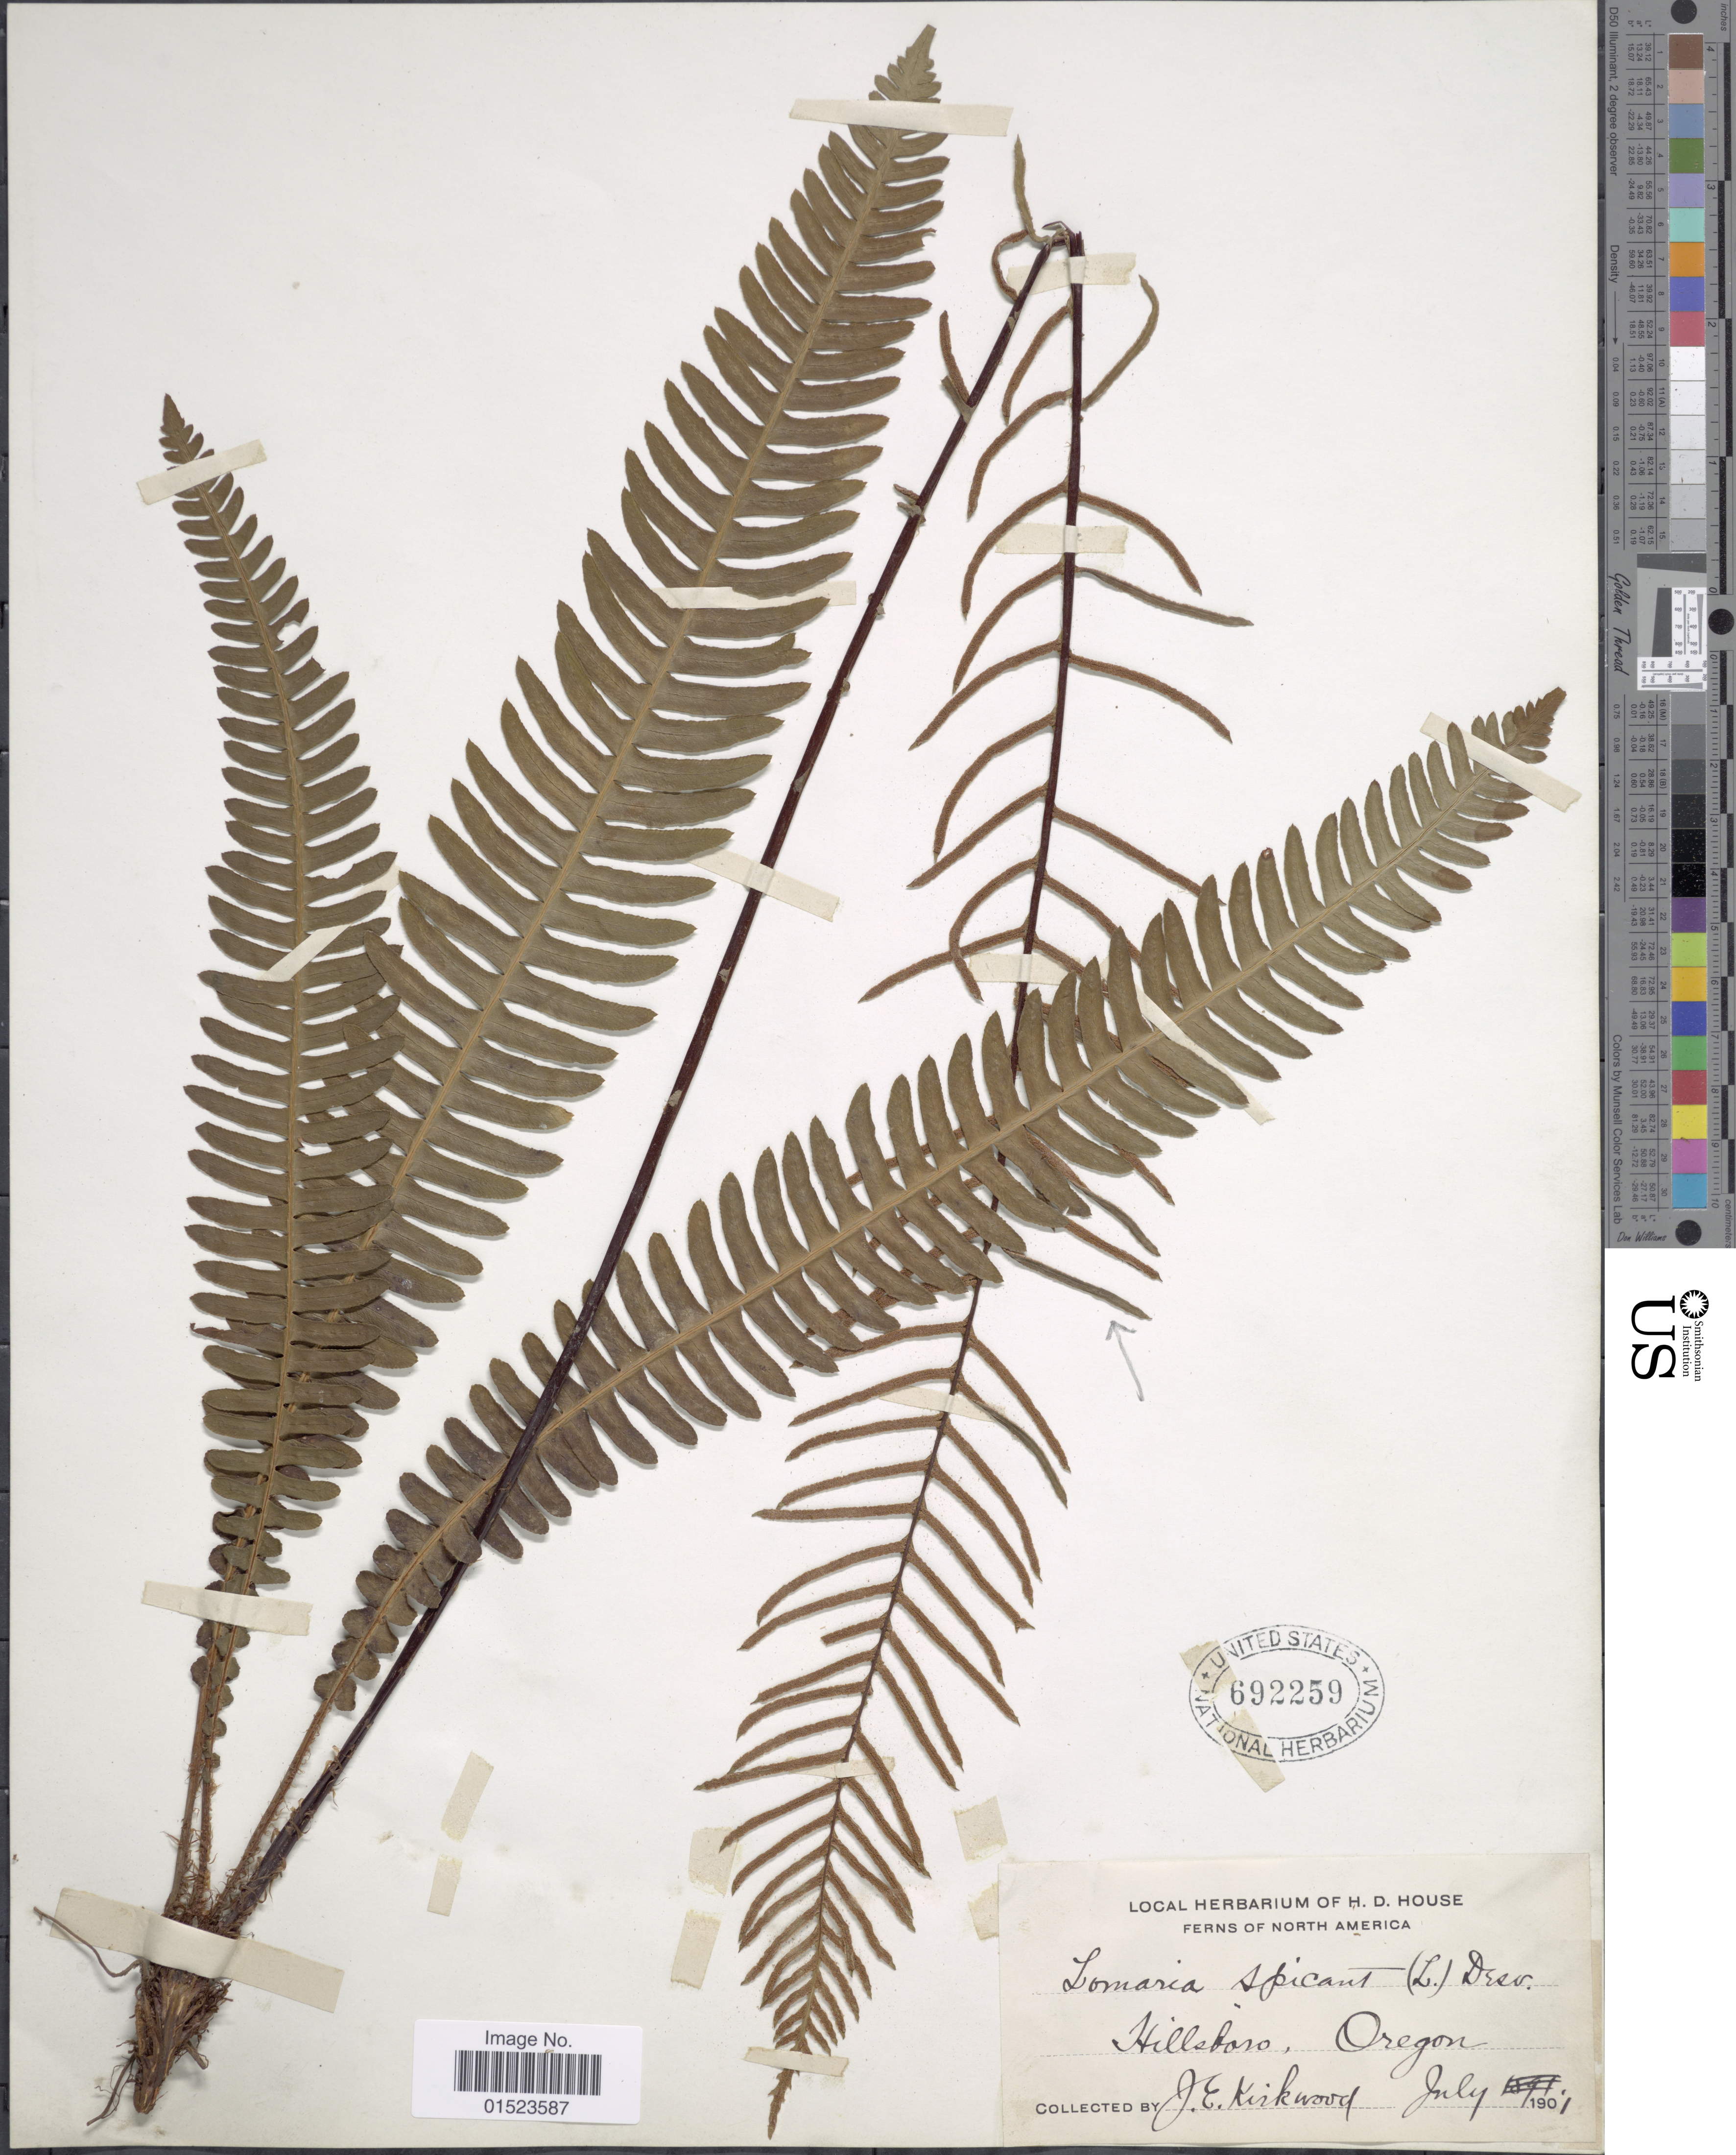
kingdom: Plantae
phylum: Tracheophyta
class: Polypodiopsida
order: Polypodiales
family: Blechnaceae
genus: Blechnum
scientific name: Blechnum spicant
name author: (L.) Sm.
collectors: J. Kirkwood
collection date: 1901-07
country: United States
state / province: Oregon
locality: Hillsboro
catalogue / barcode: US 692259